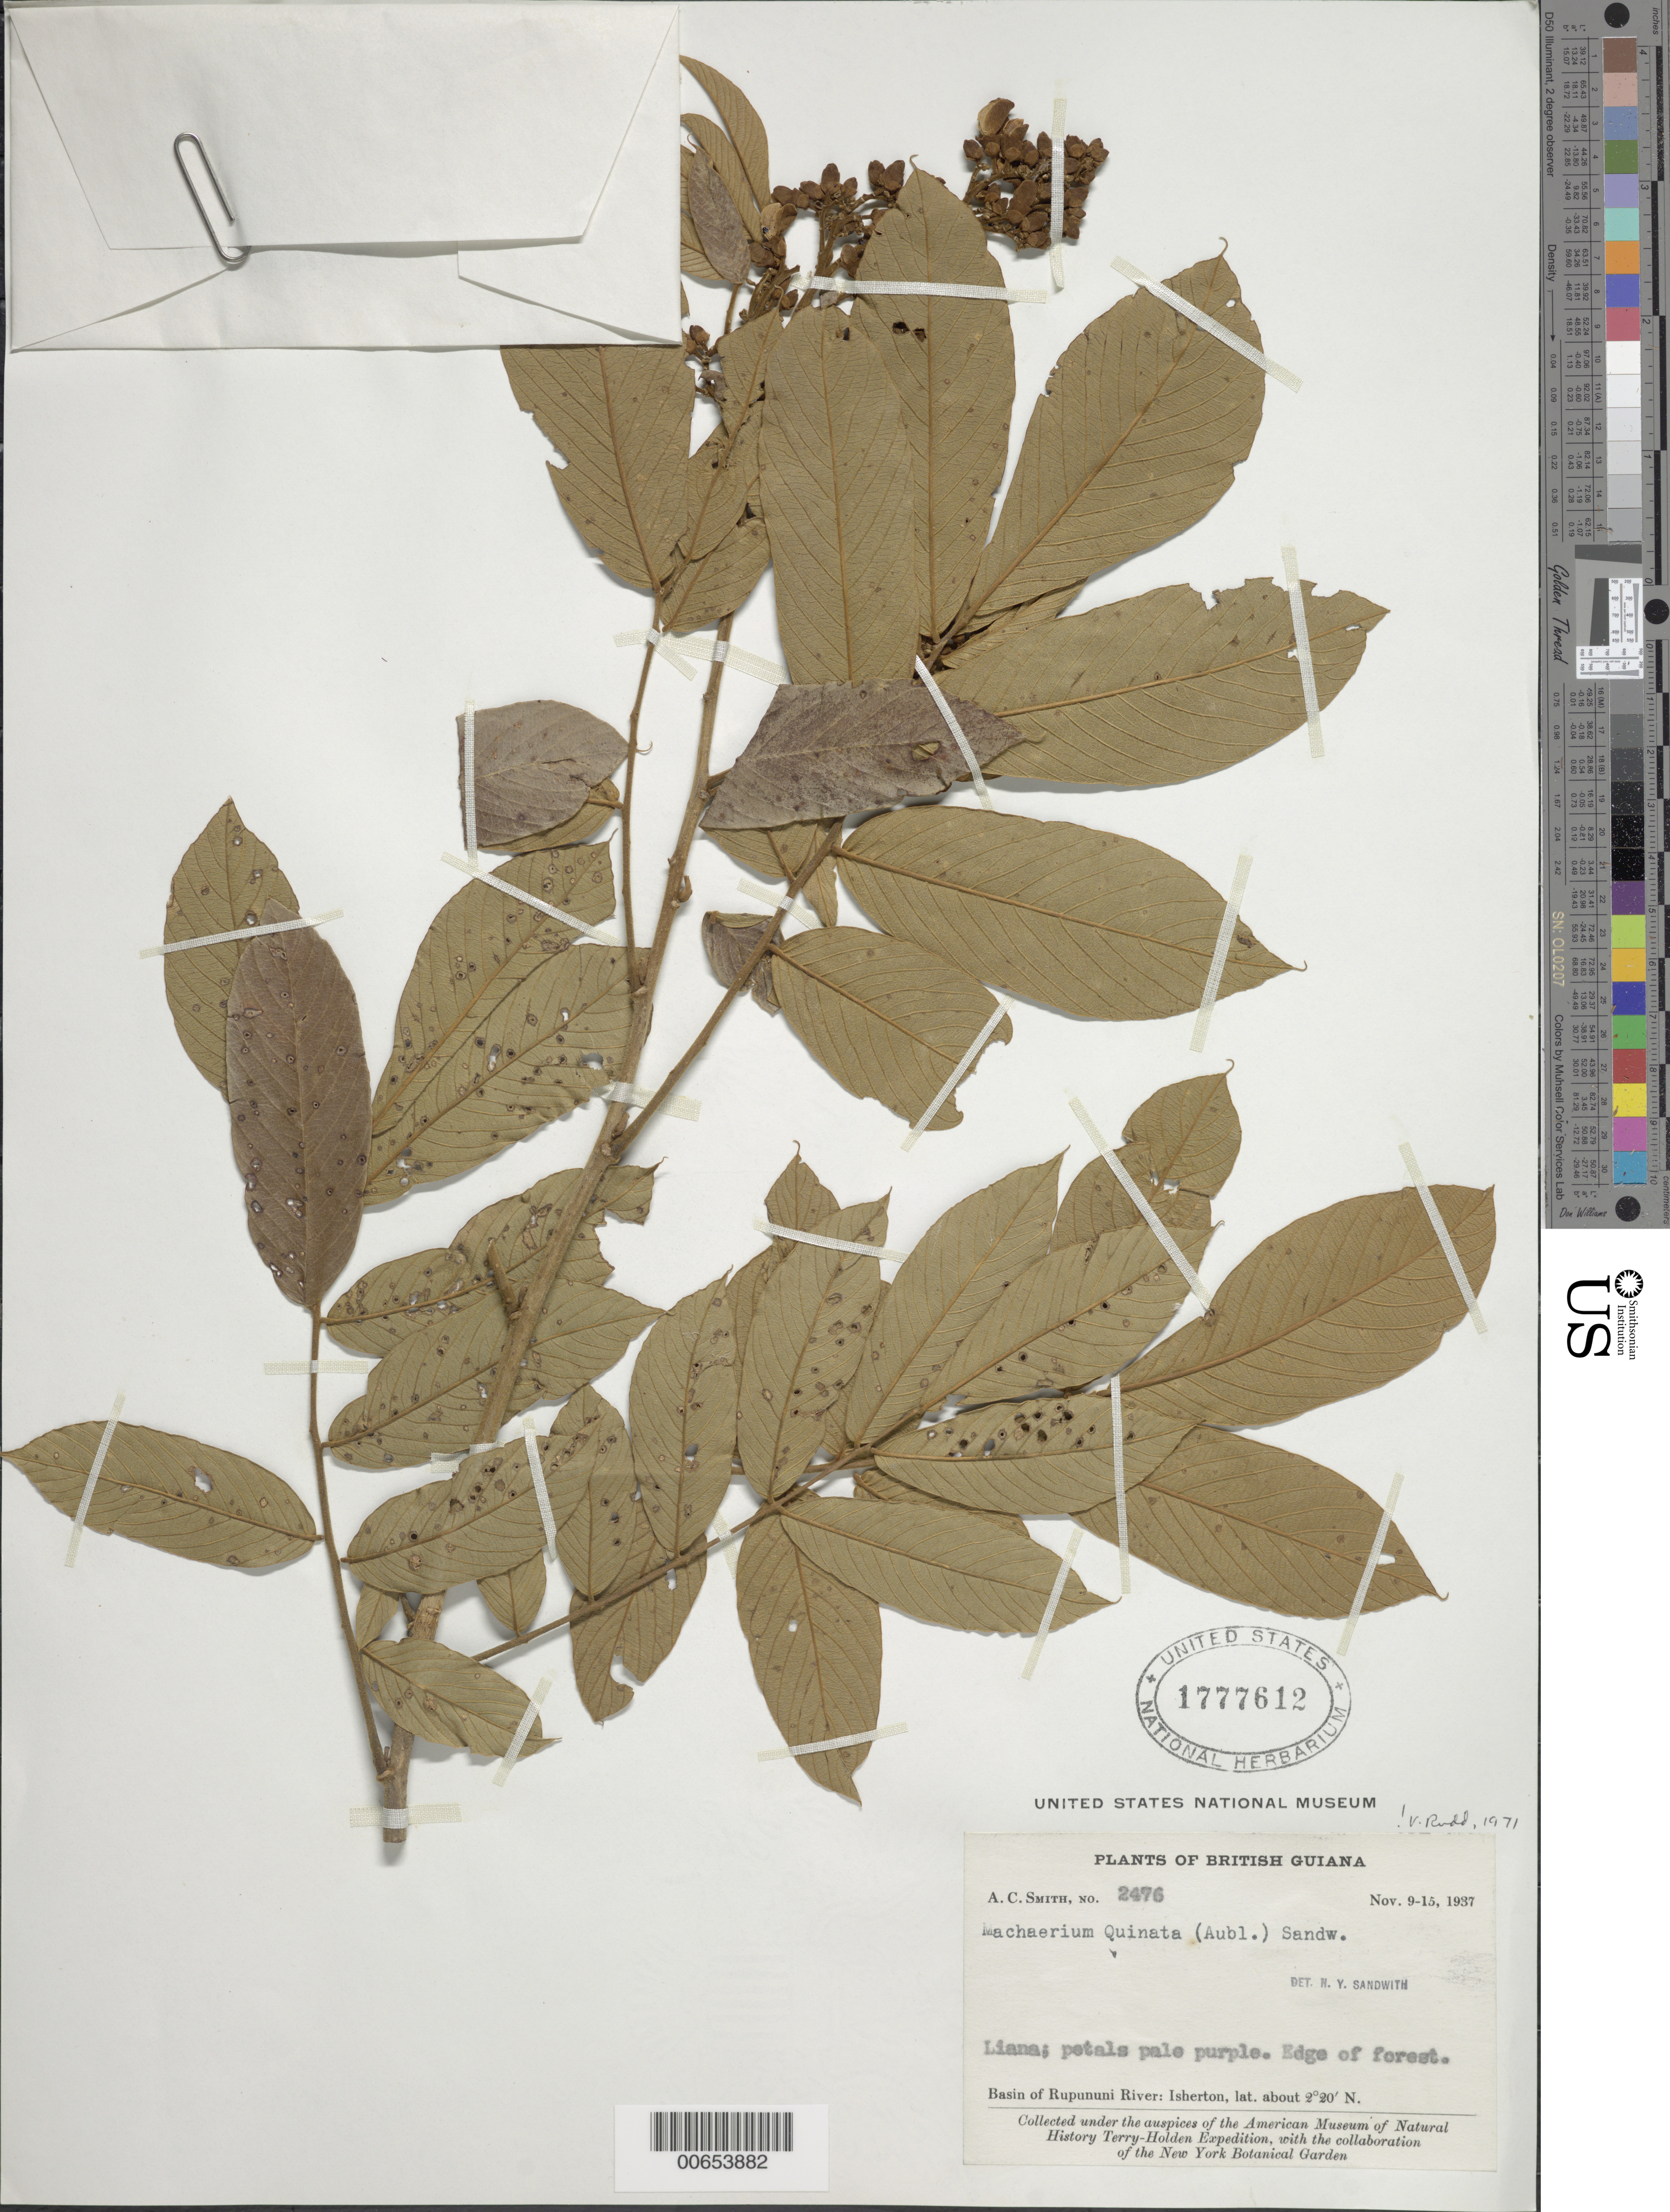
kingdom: Plantae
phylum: Tracheophyta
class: Magnoliopsida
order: Fabales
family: Fabaceae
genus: Machaerium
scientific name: Machaerium quinatum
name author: (Aubl.) Sandwith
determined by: Rudd, V. E.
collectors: A. C. Smith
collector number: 2476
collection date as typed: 9-Nov-37 to 15-Nov-37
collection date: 1937-11-09/1937-11-15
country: Guyana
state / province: U. Takutu-U. Essequibo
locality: Isherton, basin of Rupununi River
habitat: Edge of forest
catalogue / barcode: US 1777612